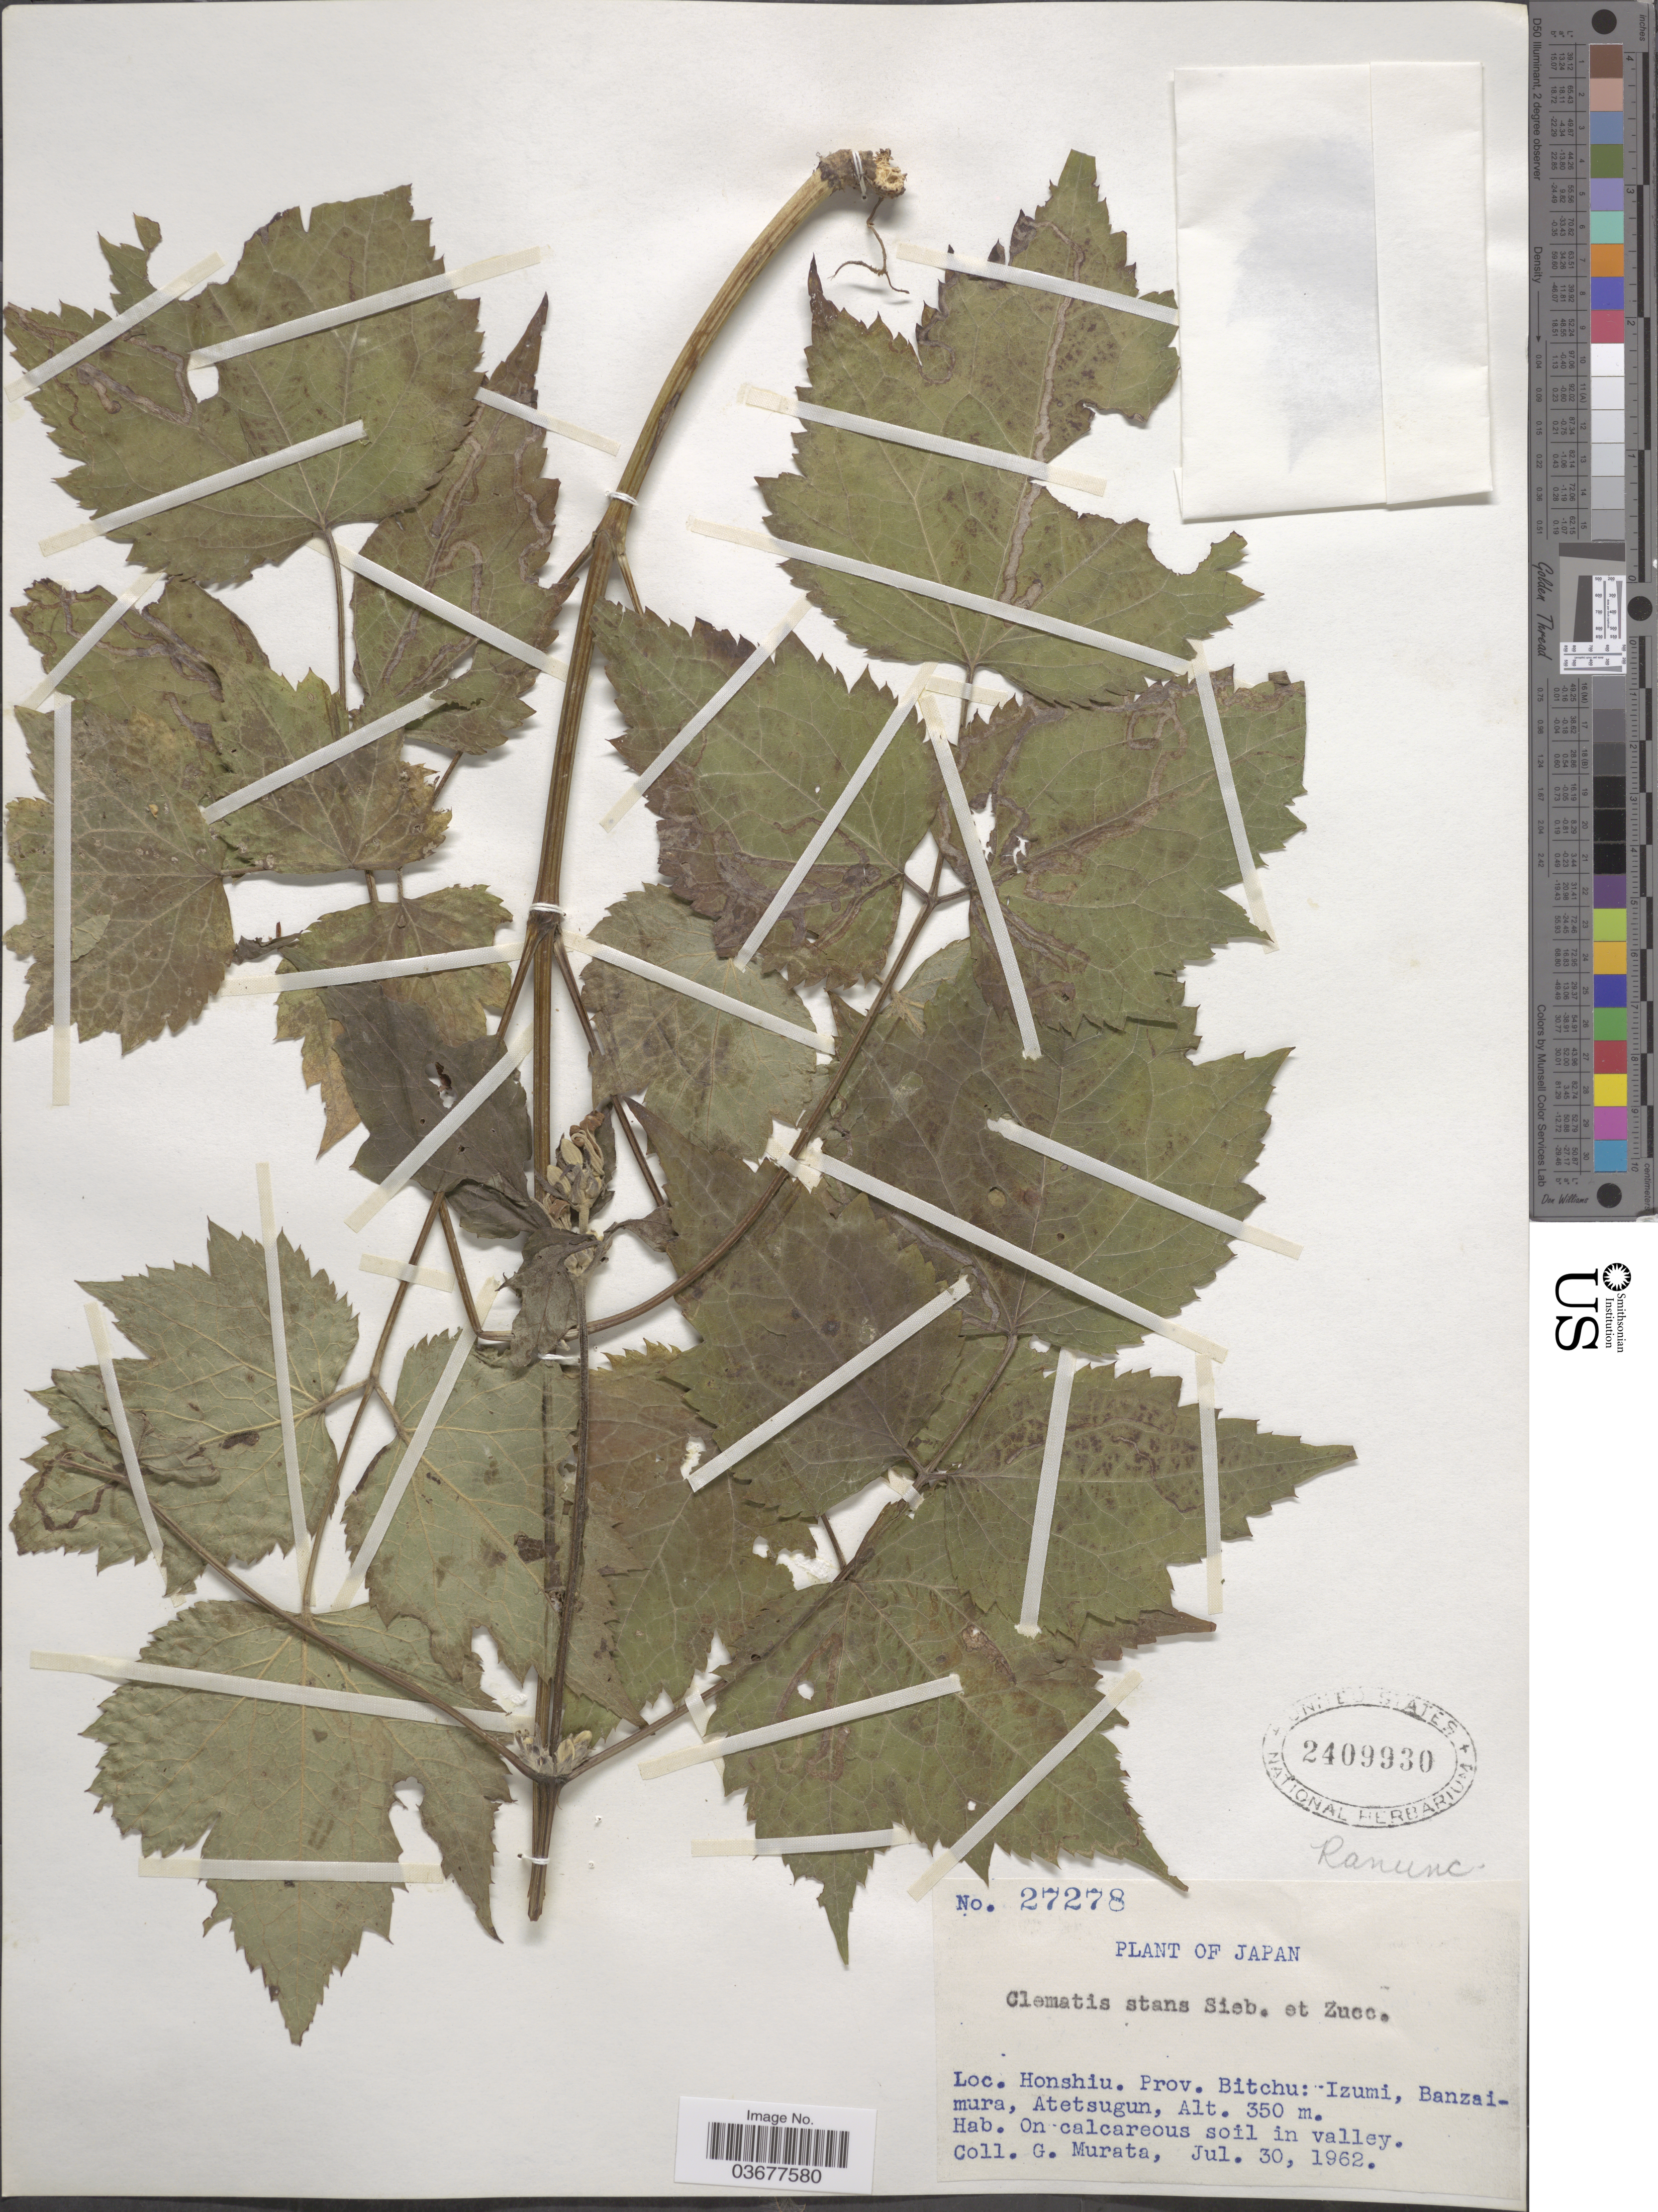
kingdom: Plantae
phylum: Tracheophyta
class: Magnoliopsida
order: Ranunculales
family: Ranunculaceae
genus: Clematis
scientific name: Clematis stans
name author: Siebold & Zucc.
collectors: G. Murata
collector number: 27278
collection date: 1962-07-30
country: Japan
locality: Honshiu. Prov. Bitchu: Izumi, Banzaimura, Atetsugun.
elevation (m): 350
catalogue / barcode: US 2409930